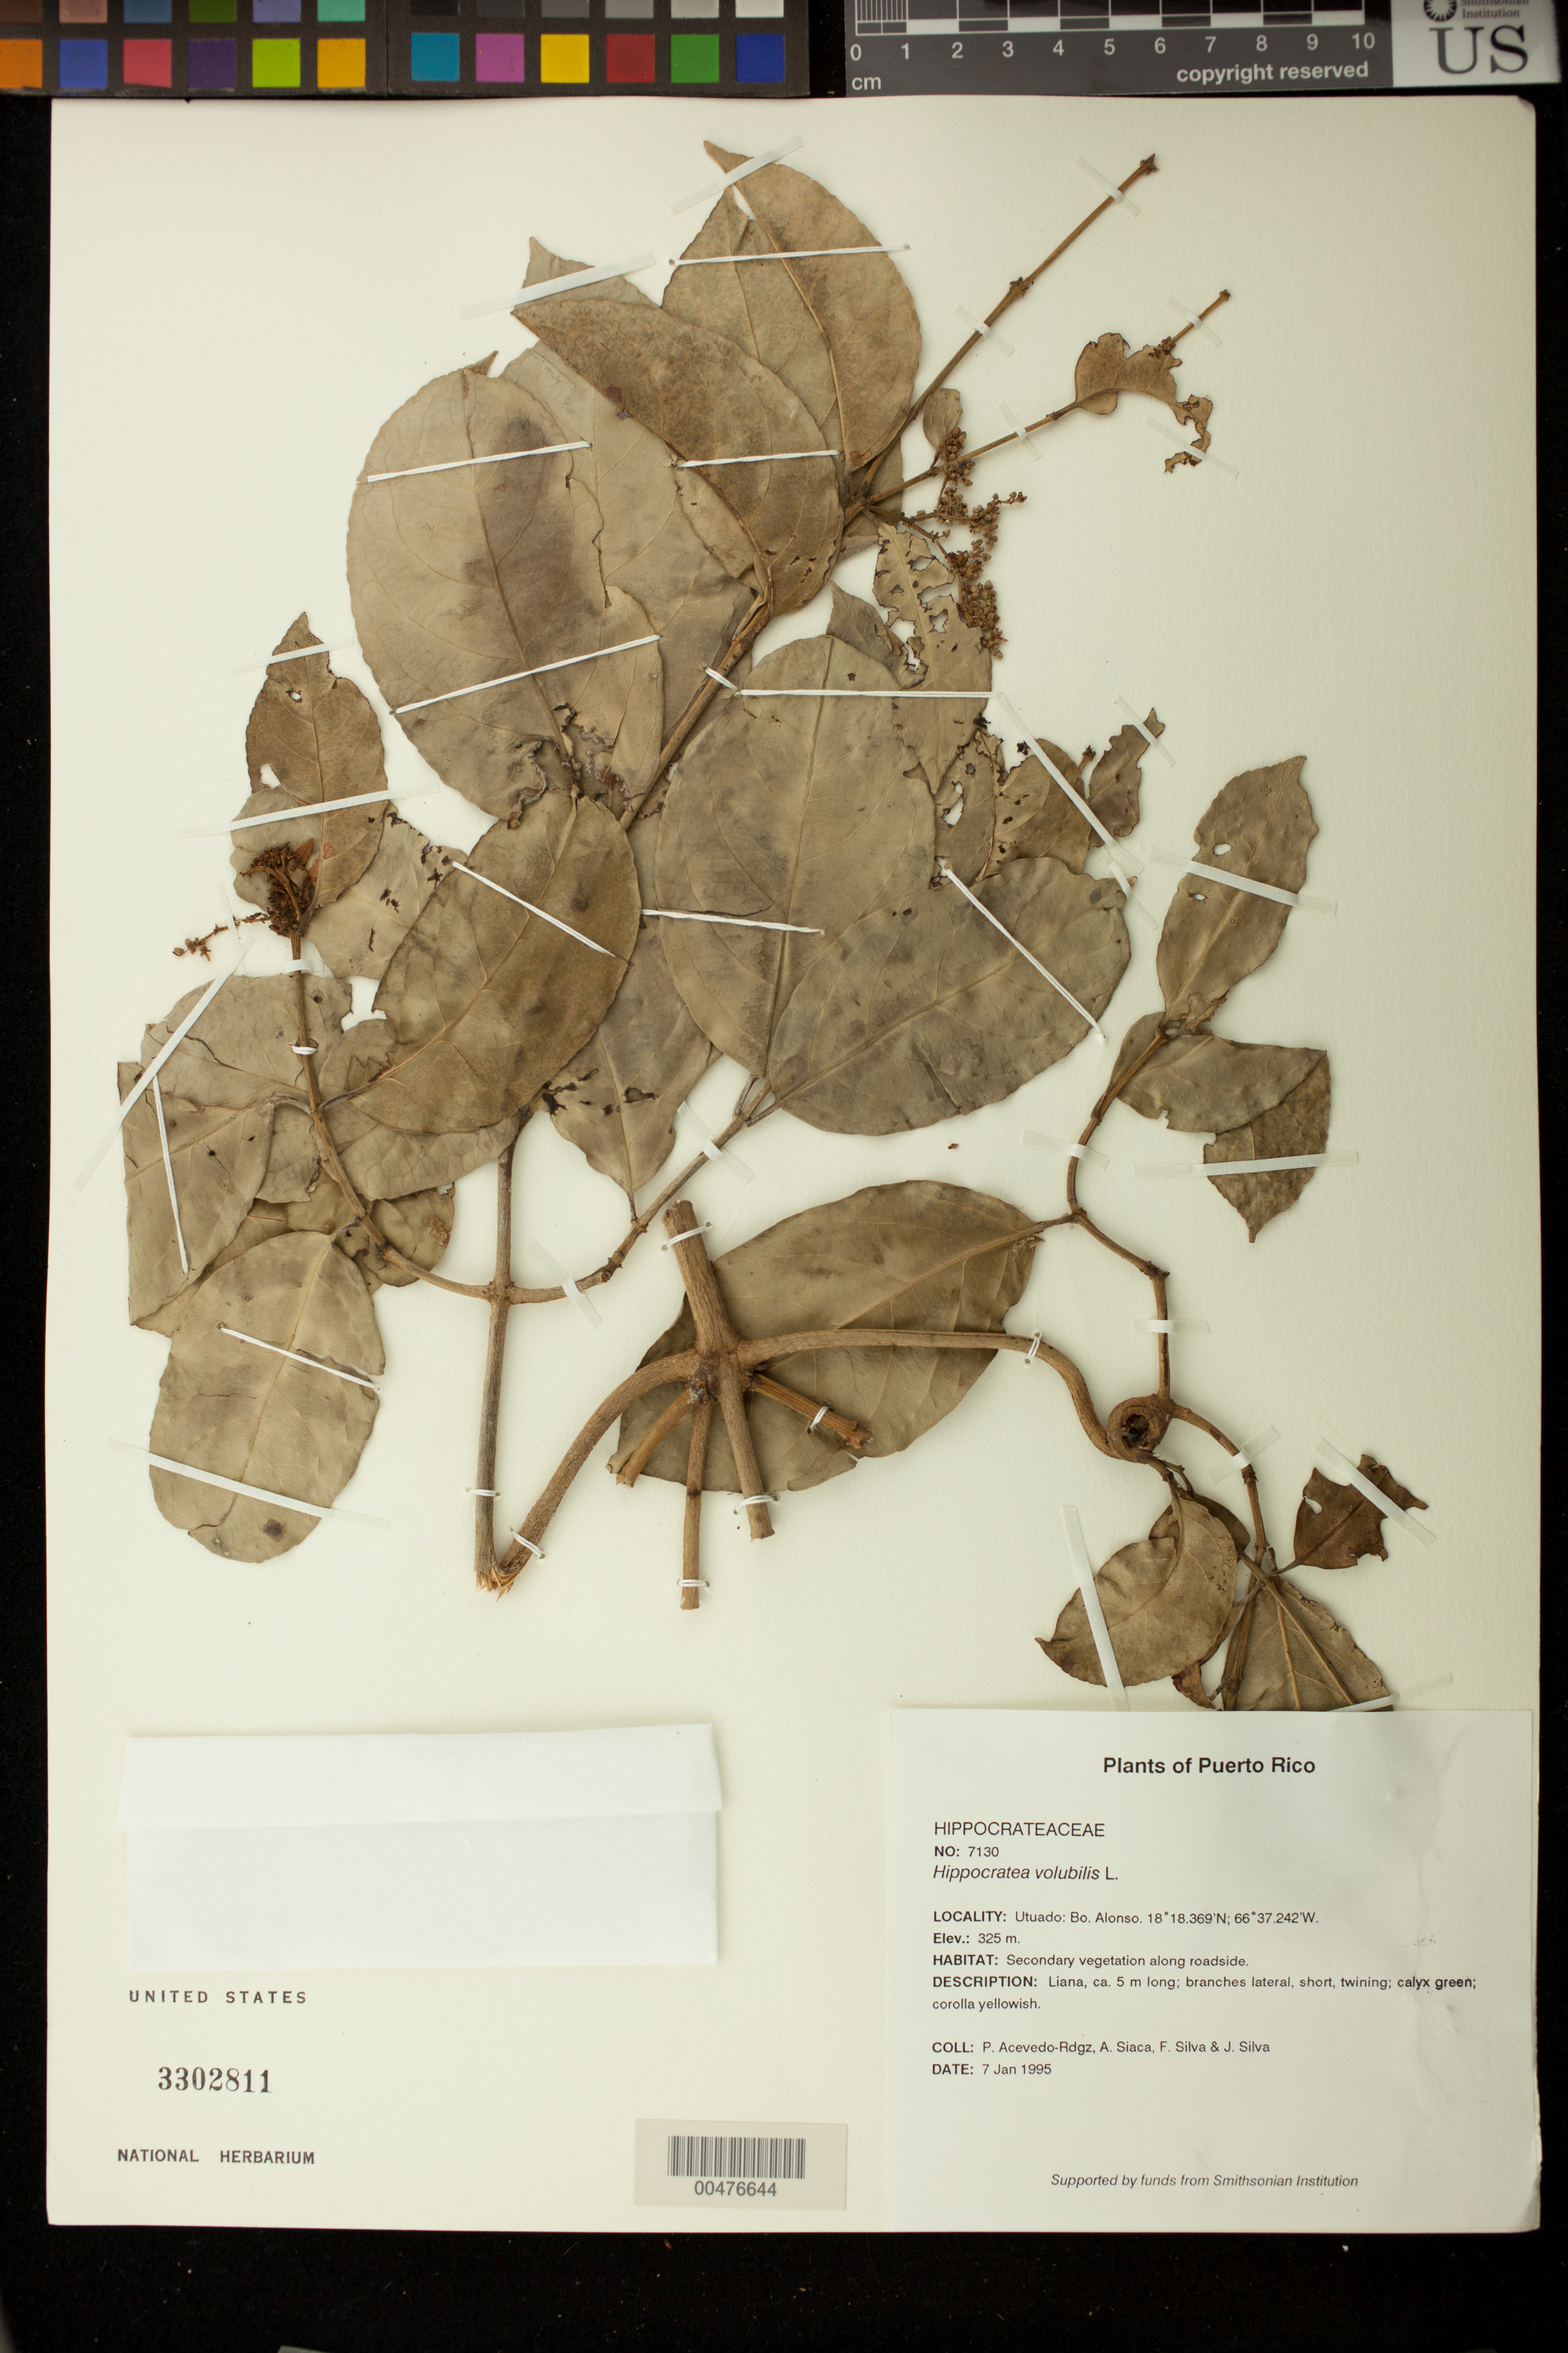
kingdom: Plantae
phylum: Tracheophyta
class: Magnoliopsida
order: Celastrales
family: Celastraceae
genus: Hippocratea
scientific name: Hippocratea volubilis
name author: L.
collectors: P. Acevedo-Rodr., A. Siaca, F. Silva & J. Silva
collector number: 7130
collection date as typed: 07 Jan 1995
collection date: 1995-01-07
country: Puerto Rico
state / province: Utuado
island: Puerto Rico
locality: Utuado; Bo. Don Alonso.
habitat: Secondary vegetation along roadside.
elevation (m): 325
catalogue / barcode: US 3302811